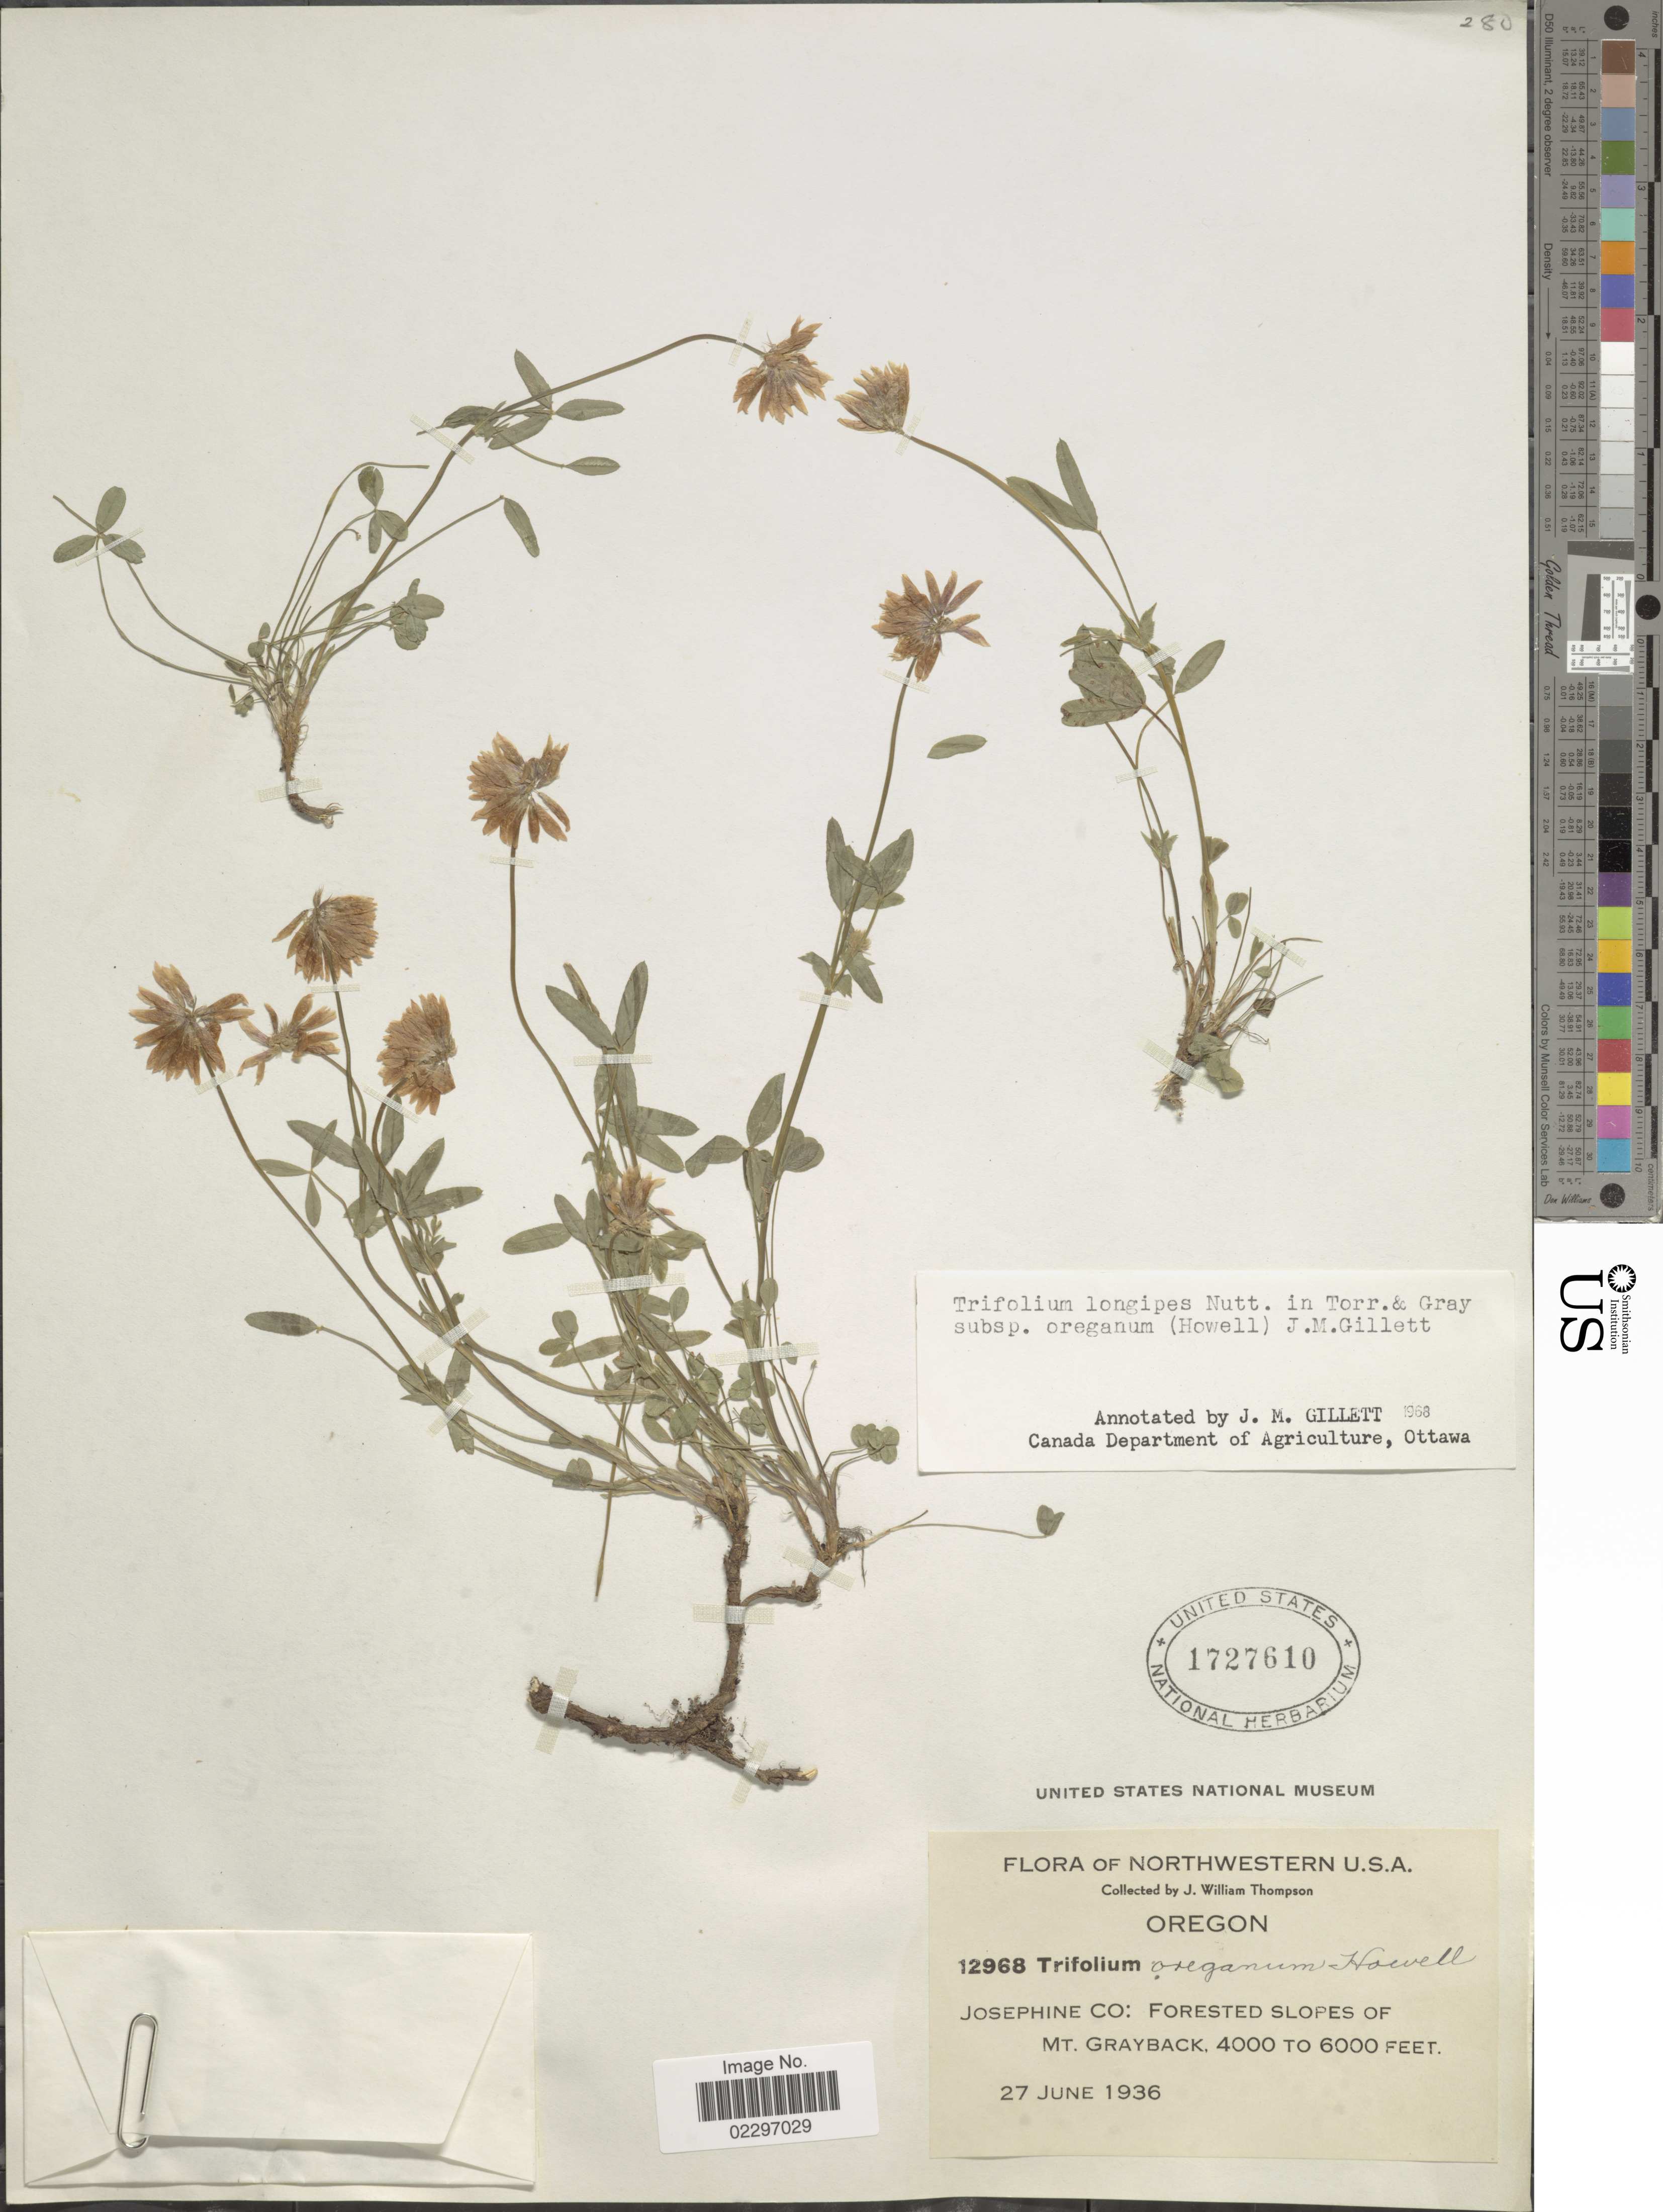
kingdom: Plantae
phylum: Tracheophyta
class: Magnoliopsida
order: Fabales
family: Fabaceae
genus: Trifolium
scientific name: Trifolium longipes subsp. oreganum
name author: (Howell) J.M. Gillett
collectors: J. W. Thompson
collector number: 12968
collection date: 1936-06-27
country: United States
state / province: Oregon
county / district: Josephine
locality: Northwestern U.S.A. Josephine Co: Forested slopes of Mt. Grayback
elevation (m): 1219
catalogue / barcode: US 1727610